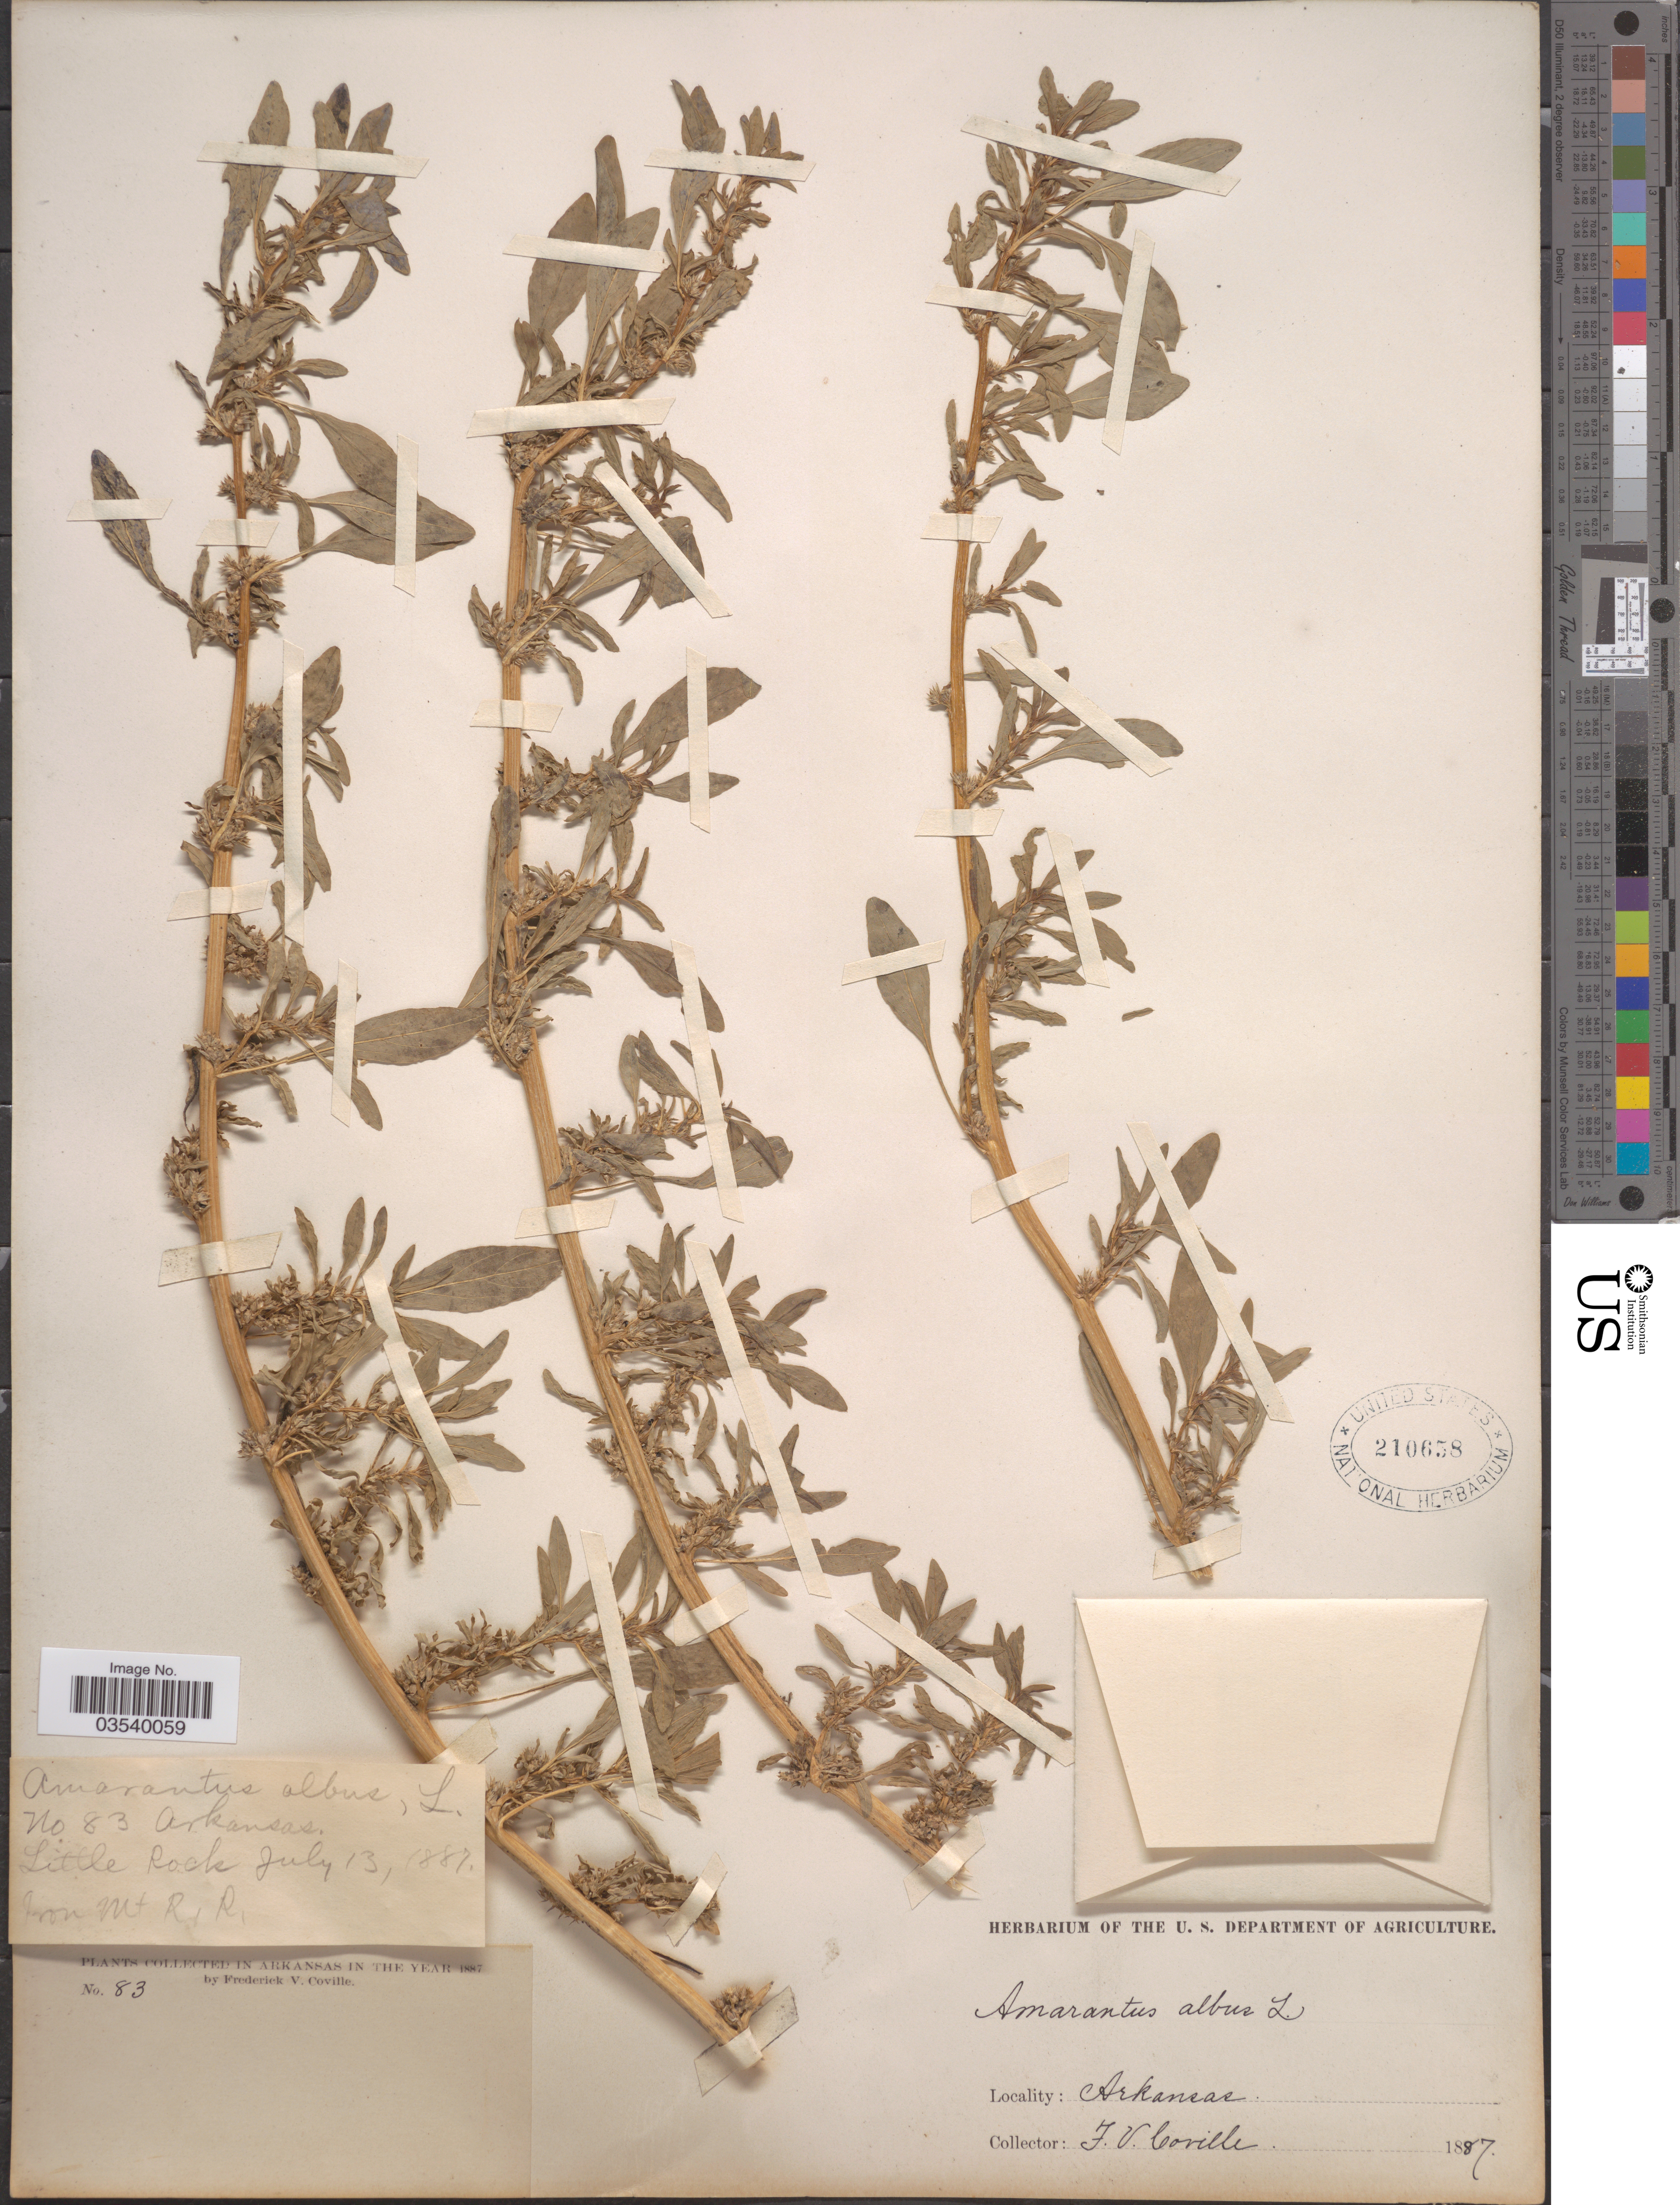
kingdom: Plantae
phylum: Tracheophyta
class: Magnoliopsida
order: Caryophyllales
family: Amaranthaceae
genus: Amaranthus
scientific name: Amaranthus albus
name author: L.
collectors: F. V. Coville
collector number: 83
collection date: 1887-07-13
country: United States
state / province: Arkansas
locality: Little Rock. Iron Mt R.R.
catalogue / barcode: US 210658